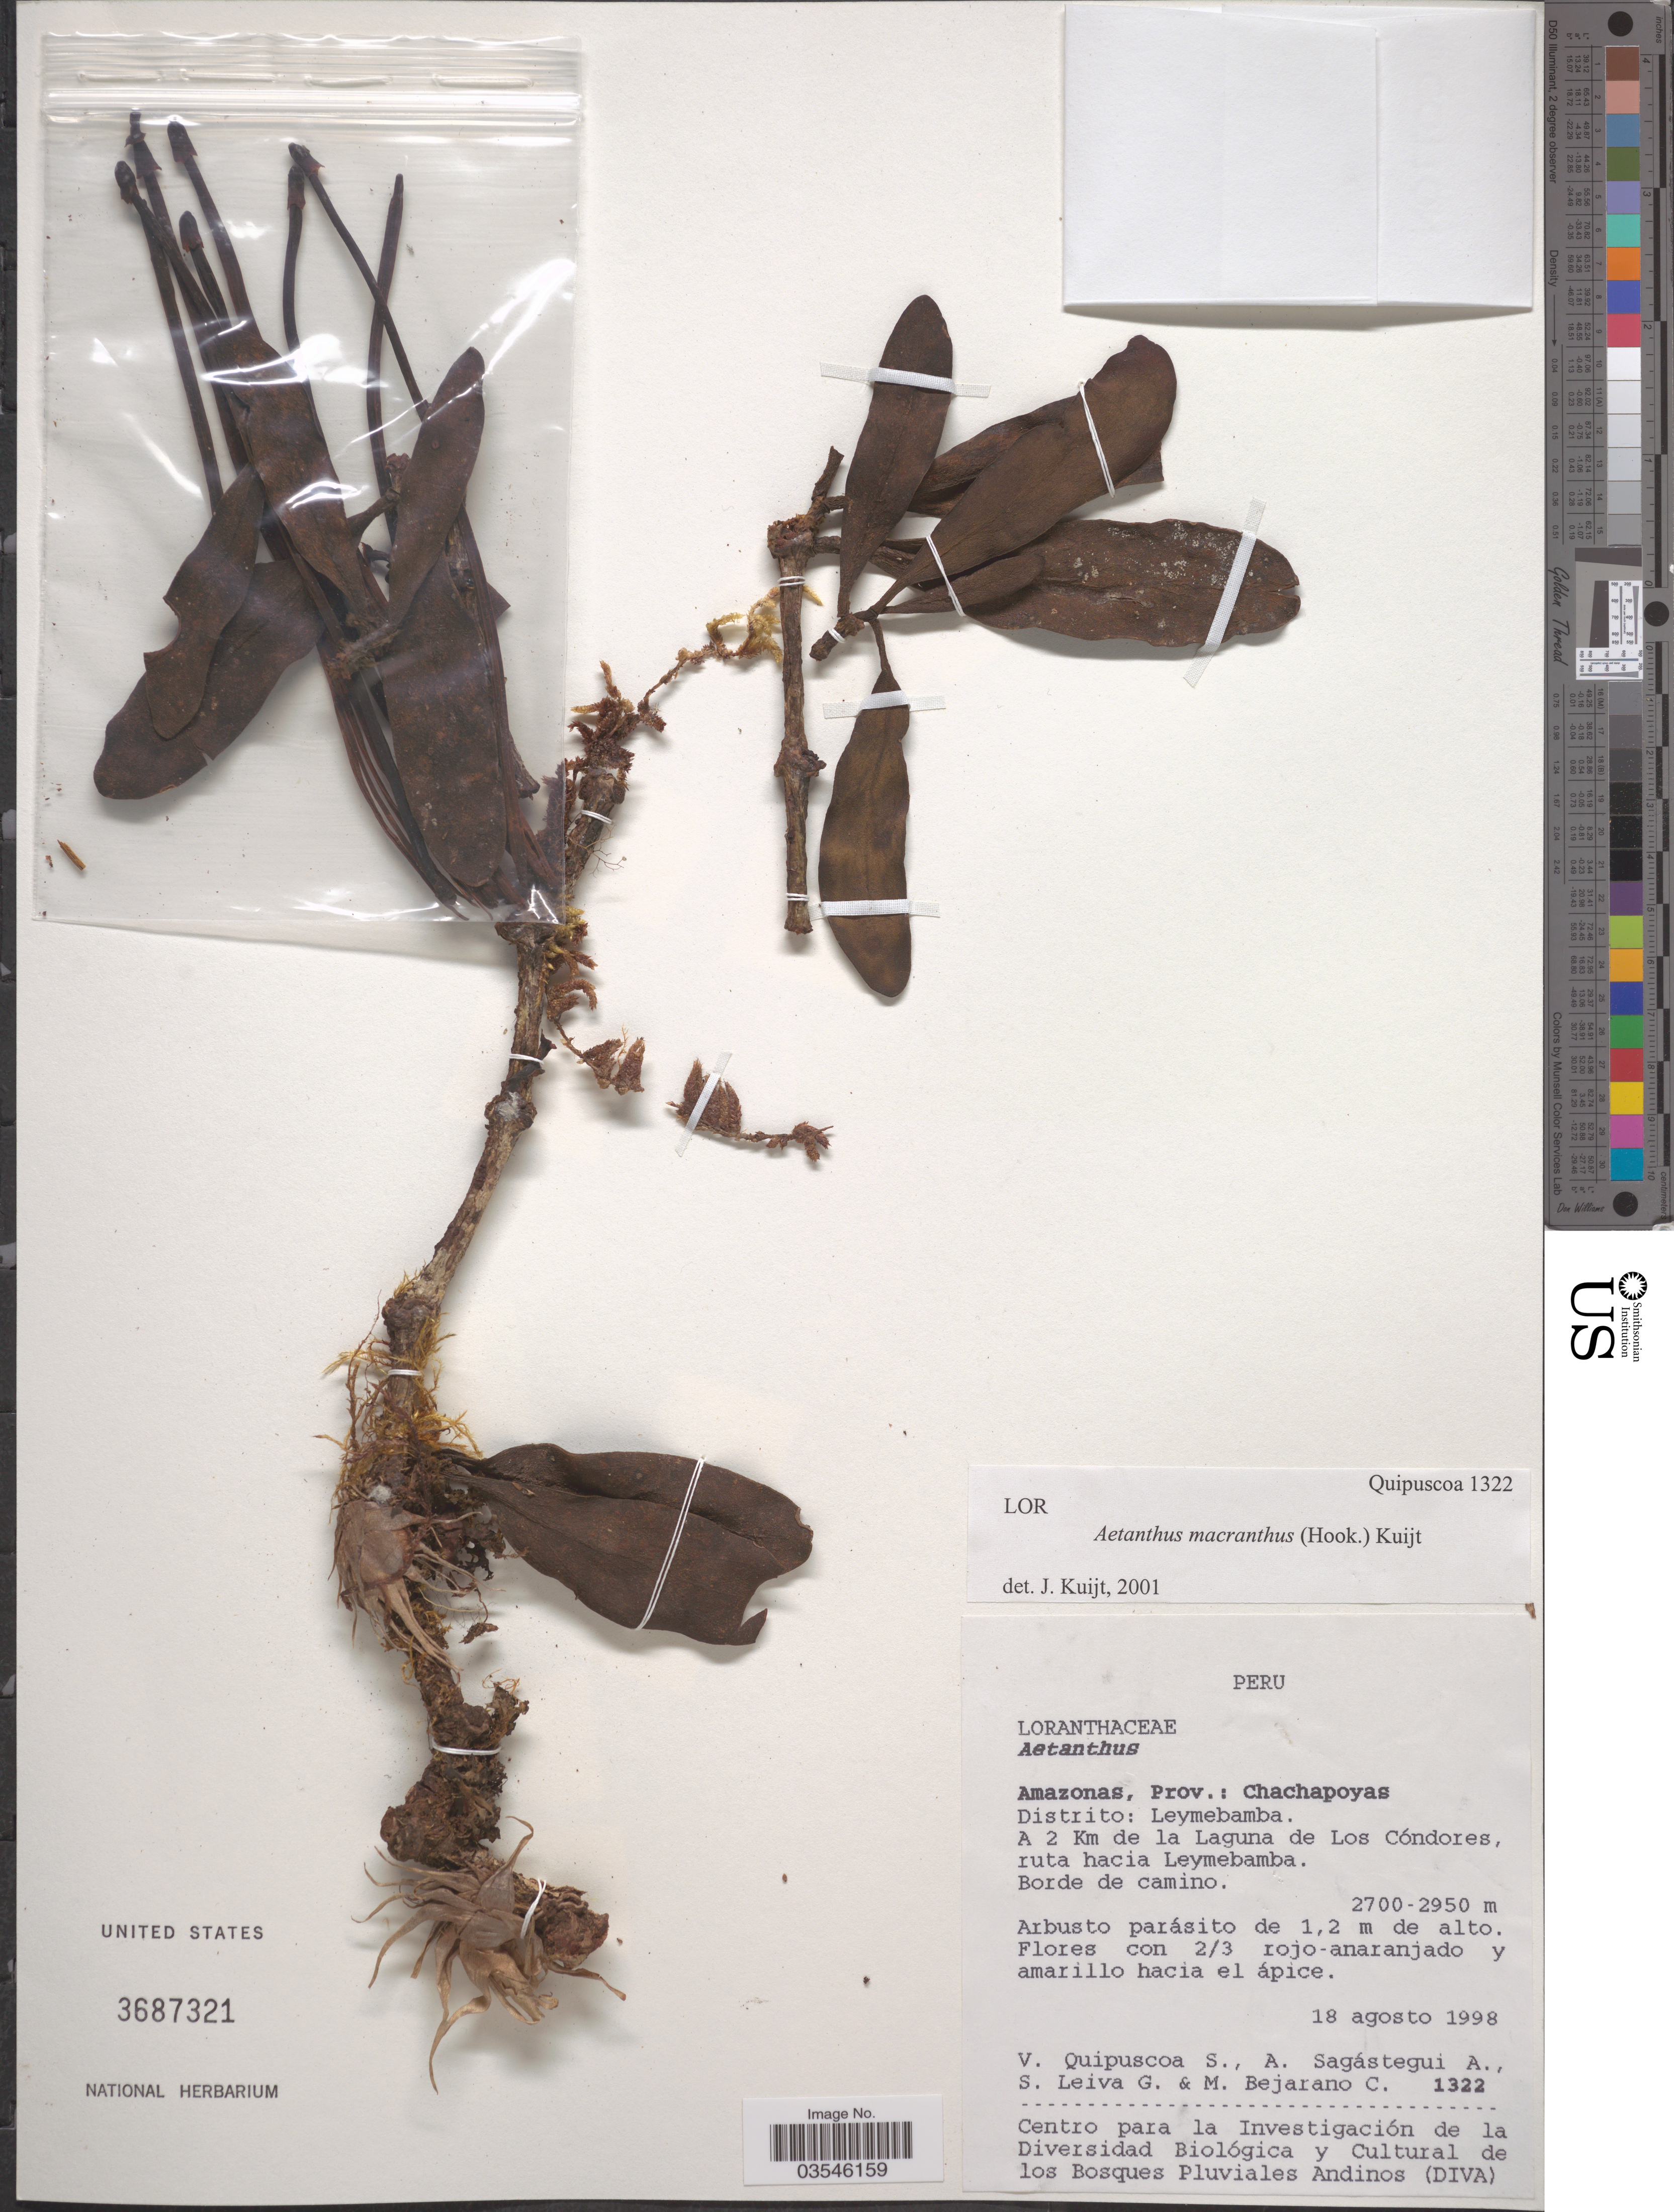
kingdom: Plantae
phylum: Tracheophyta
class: Magnoliopsida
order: Santalales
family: Loranthaceae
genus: Aetanthus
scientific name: Aetanthus macranthus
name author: (Hook.) Kuijt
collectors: V. Quipuscoa S., A. Sagástegui A., S. Leiva G. & M. Bejarano C.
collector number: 1322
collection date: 1998-08-18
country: Peru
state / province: Amazonas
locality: Prov.: Chachapoyas. Distrito: Leymebamba. A 2 Km de la Laguna de Los Cóndores, ruta hacia Leymebamba. Borde de camino.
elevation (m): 2700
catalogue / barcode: US 3687321